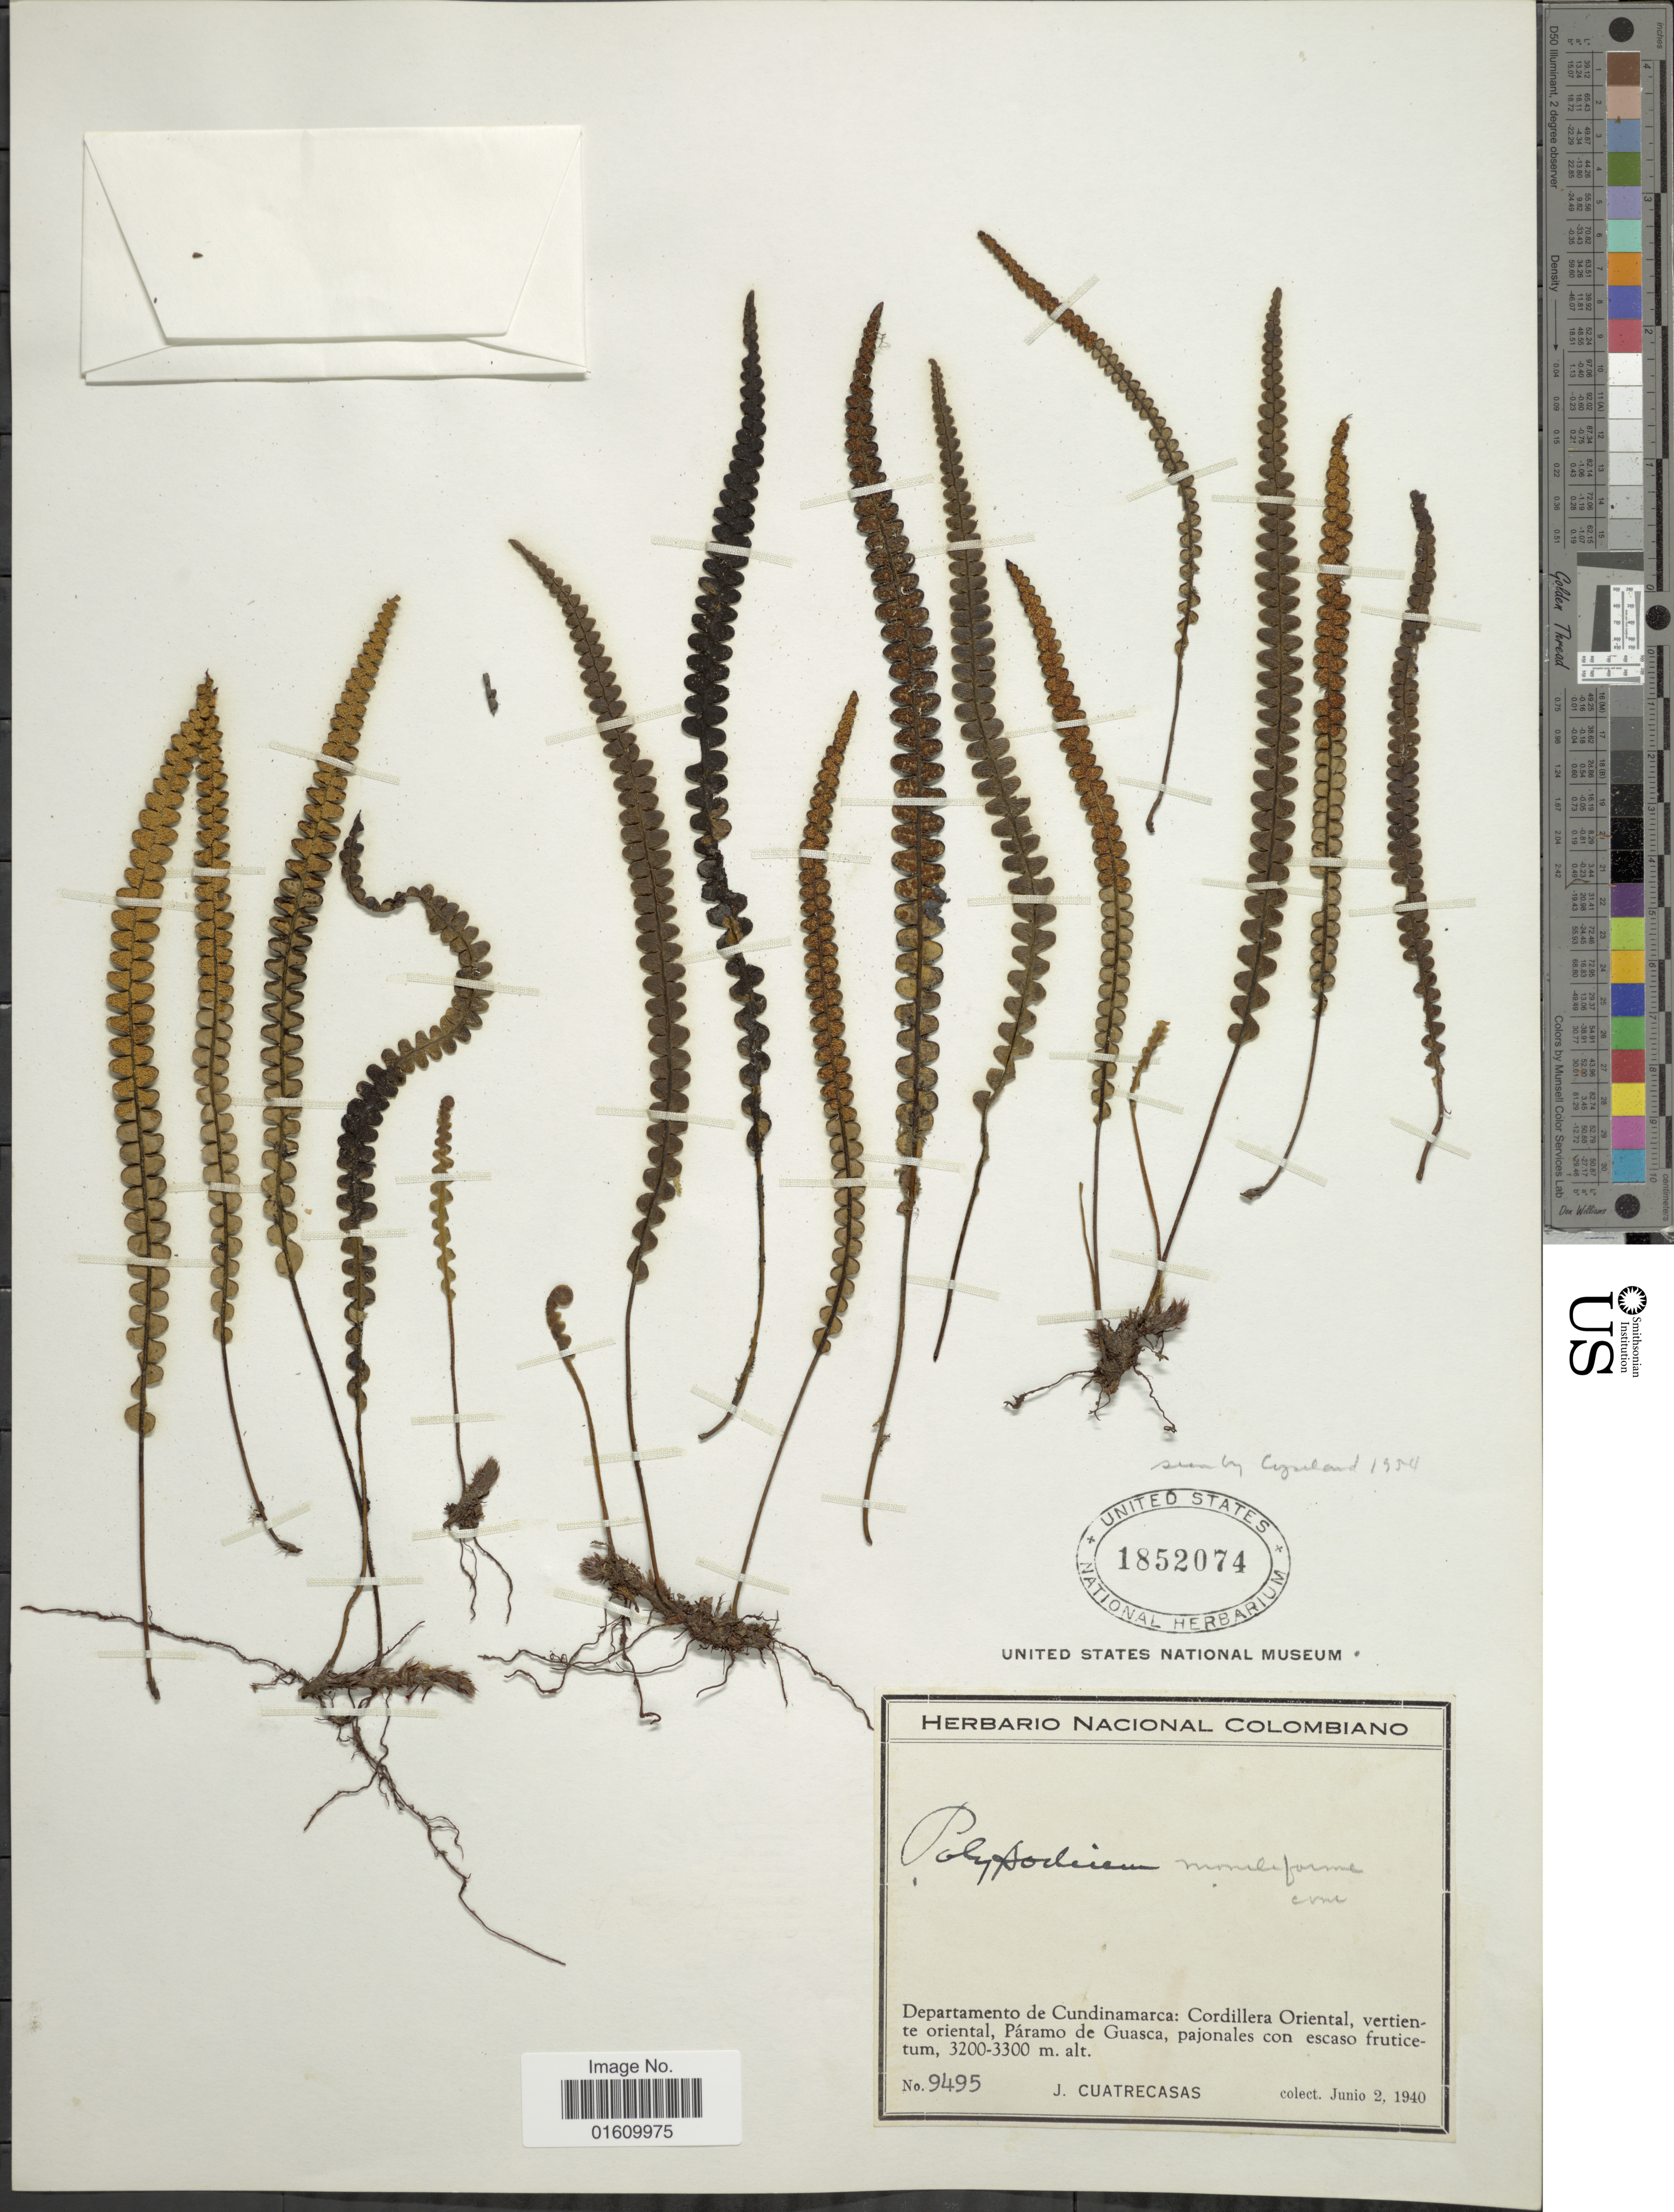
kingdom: Plantae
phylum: Tracheophyta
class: Polypodiopsida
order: Polypodiales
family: Polypodiaceae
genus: Melpomene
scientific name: Melpomene moniliformis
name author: (Lag. ex Sw.) A.R. Sm. & R.C. Moran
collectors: J. Cuatrecasas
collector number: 9495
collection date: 1940-06-02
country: Colombia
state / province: Cundinamarca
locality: Departemento de Cundinamarca: Cordillera Oriental, vertiente oriental, Paramo de Guasca, pajonales con escaso fruticetum.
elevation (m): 3200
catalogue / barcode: US 1852074